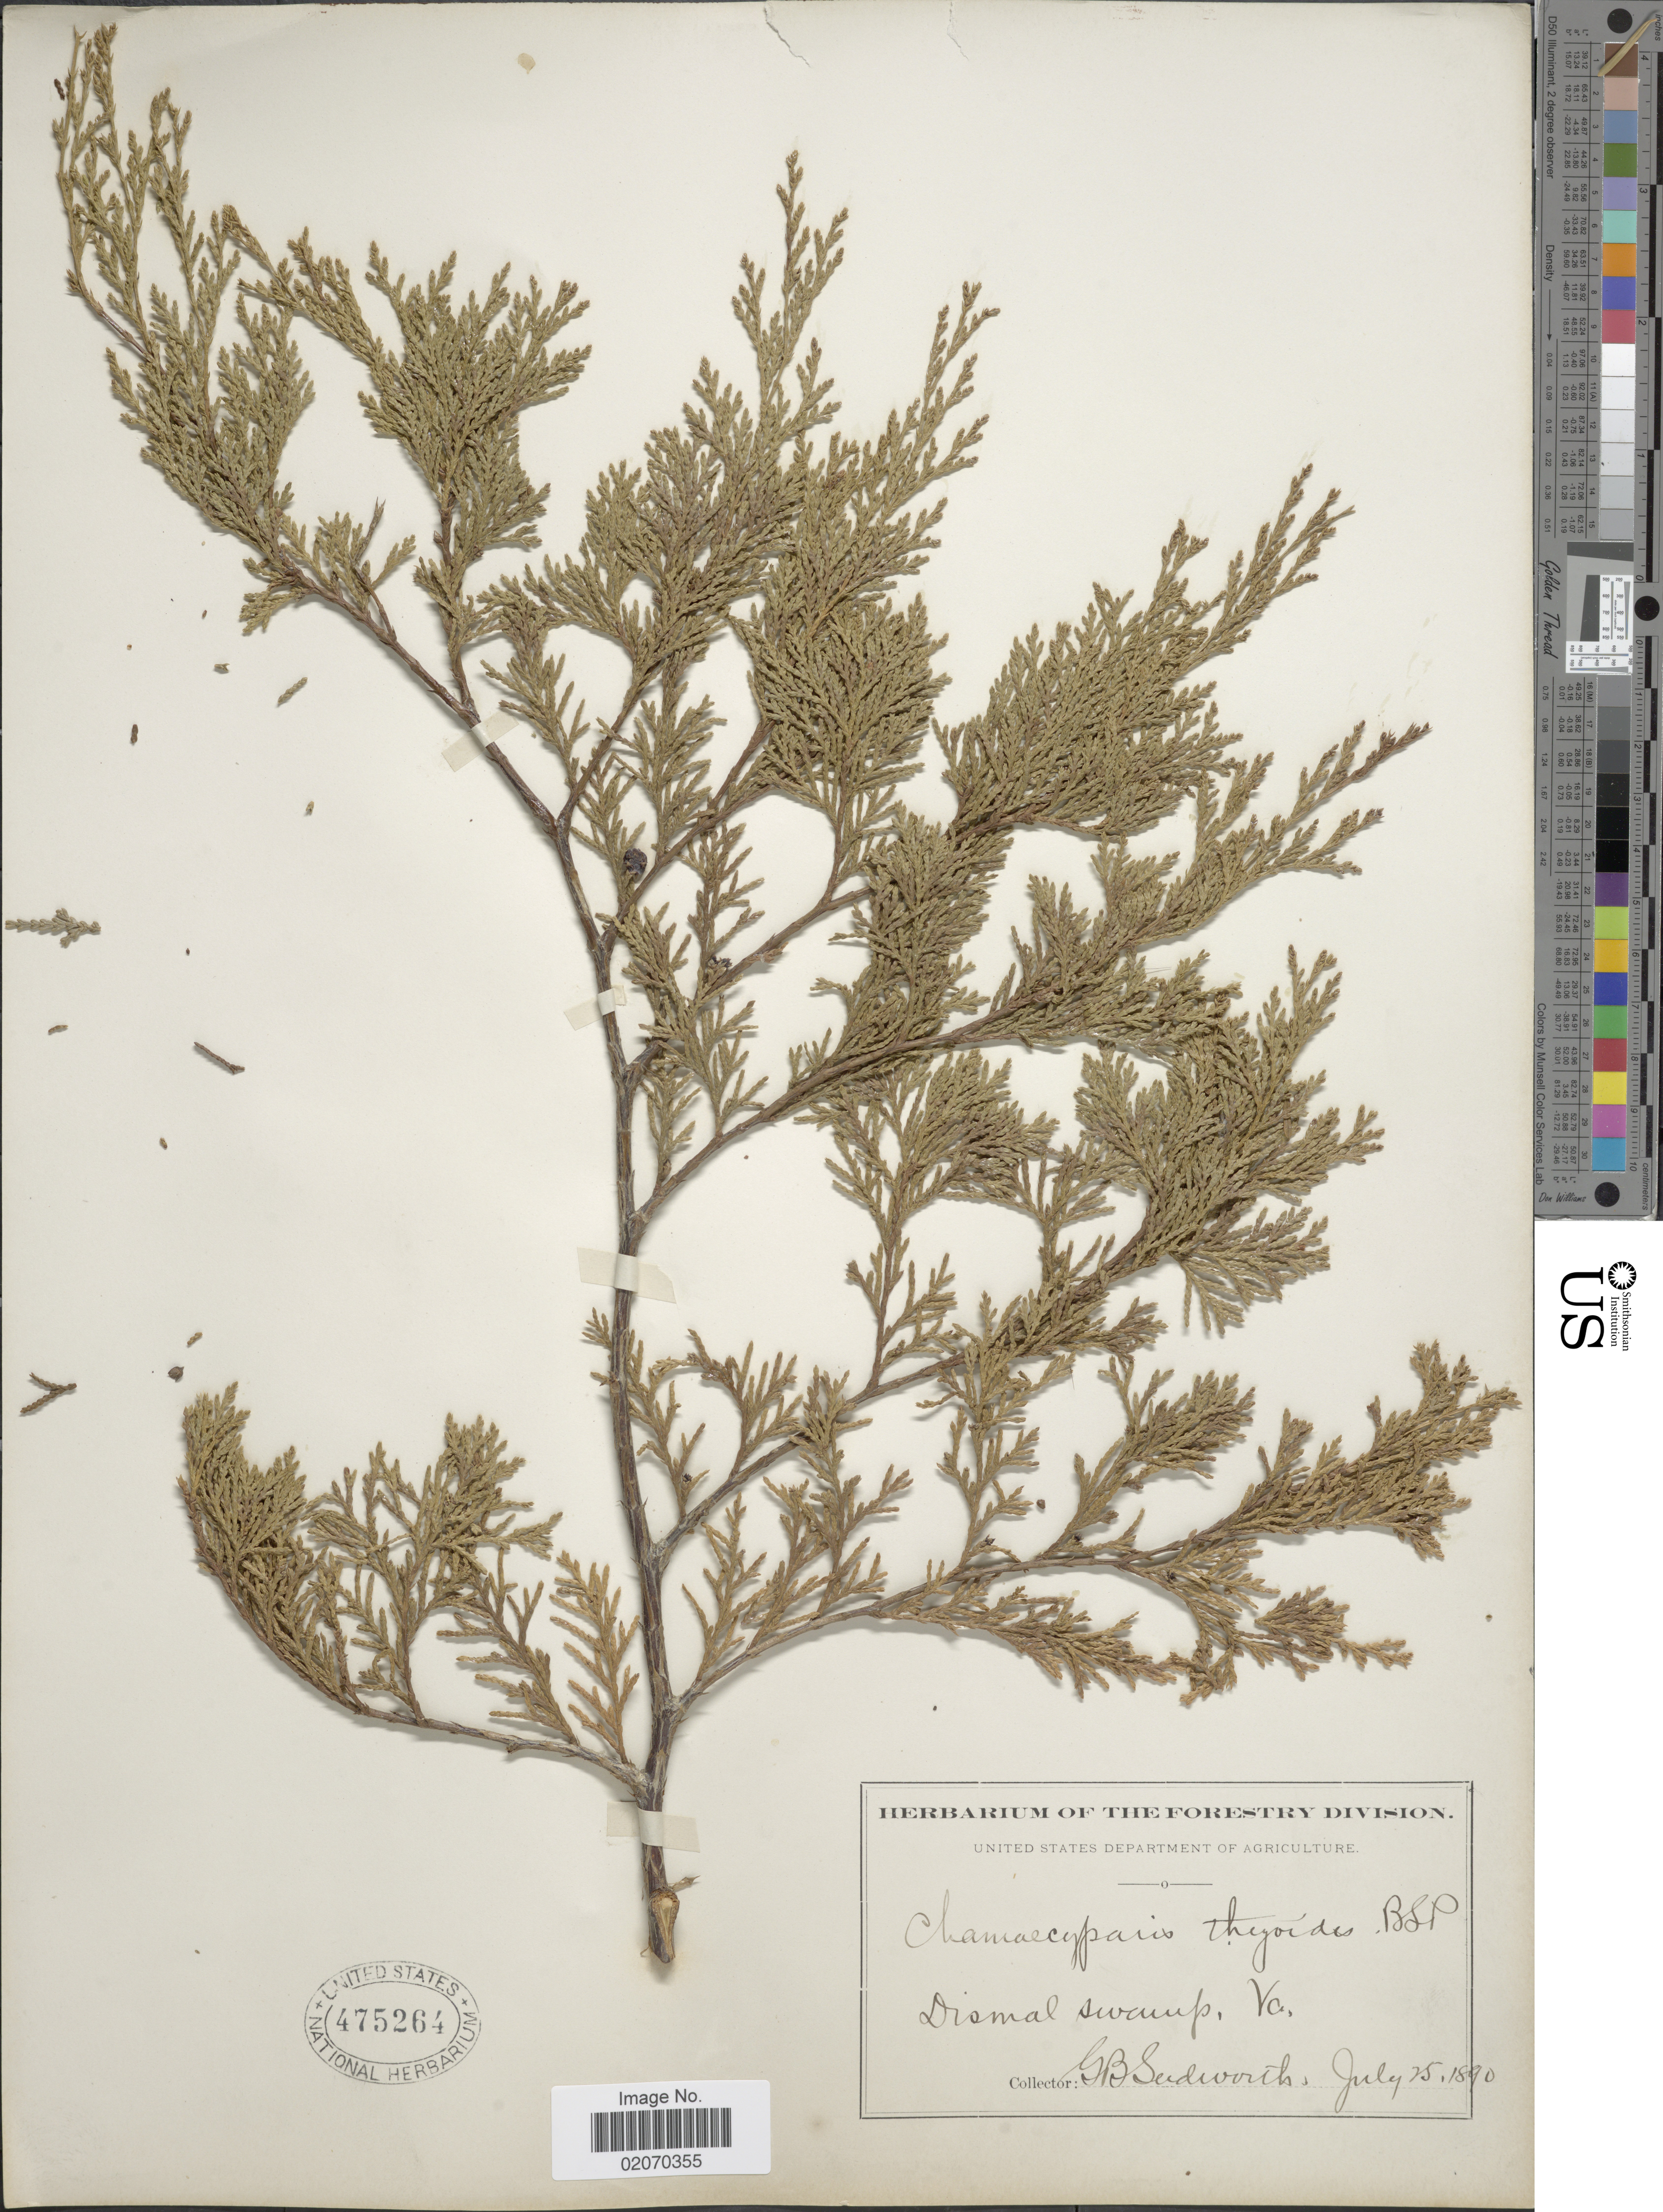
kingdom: Plantae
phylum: Tracheophyta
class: Pinopsida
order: Pinales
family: Cupressaceae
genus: Chamaecyparis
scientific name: Chamaecyparis thyoides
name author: (L.) Britton, Stearns & Poggenb.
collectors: G. B. Sudworth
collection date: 1890-07-25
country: United States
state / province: Virginia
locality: Dismal Swamp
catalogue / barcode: US 475264